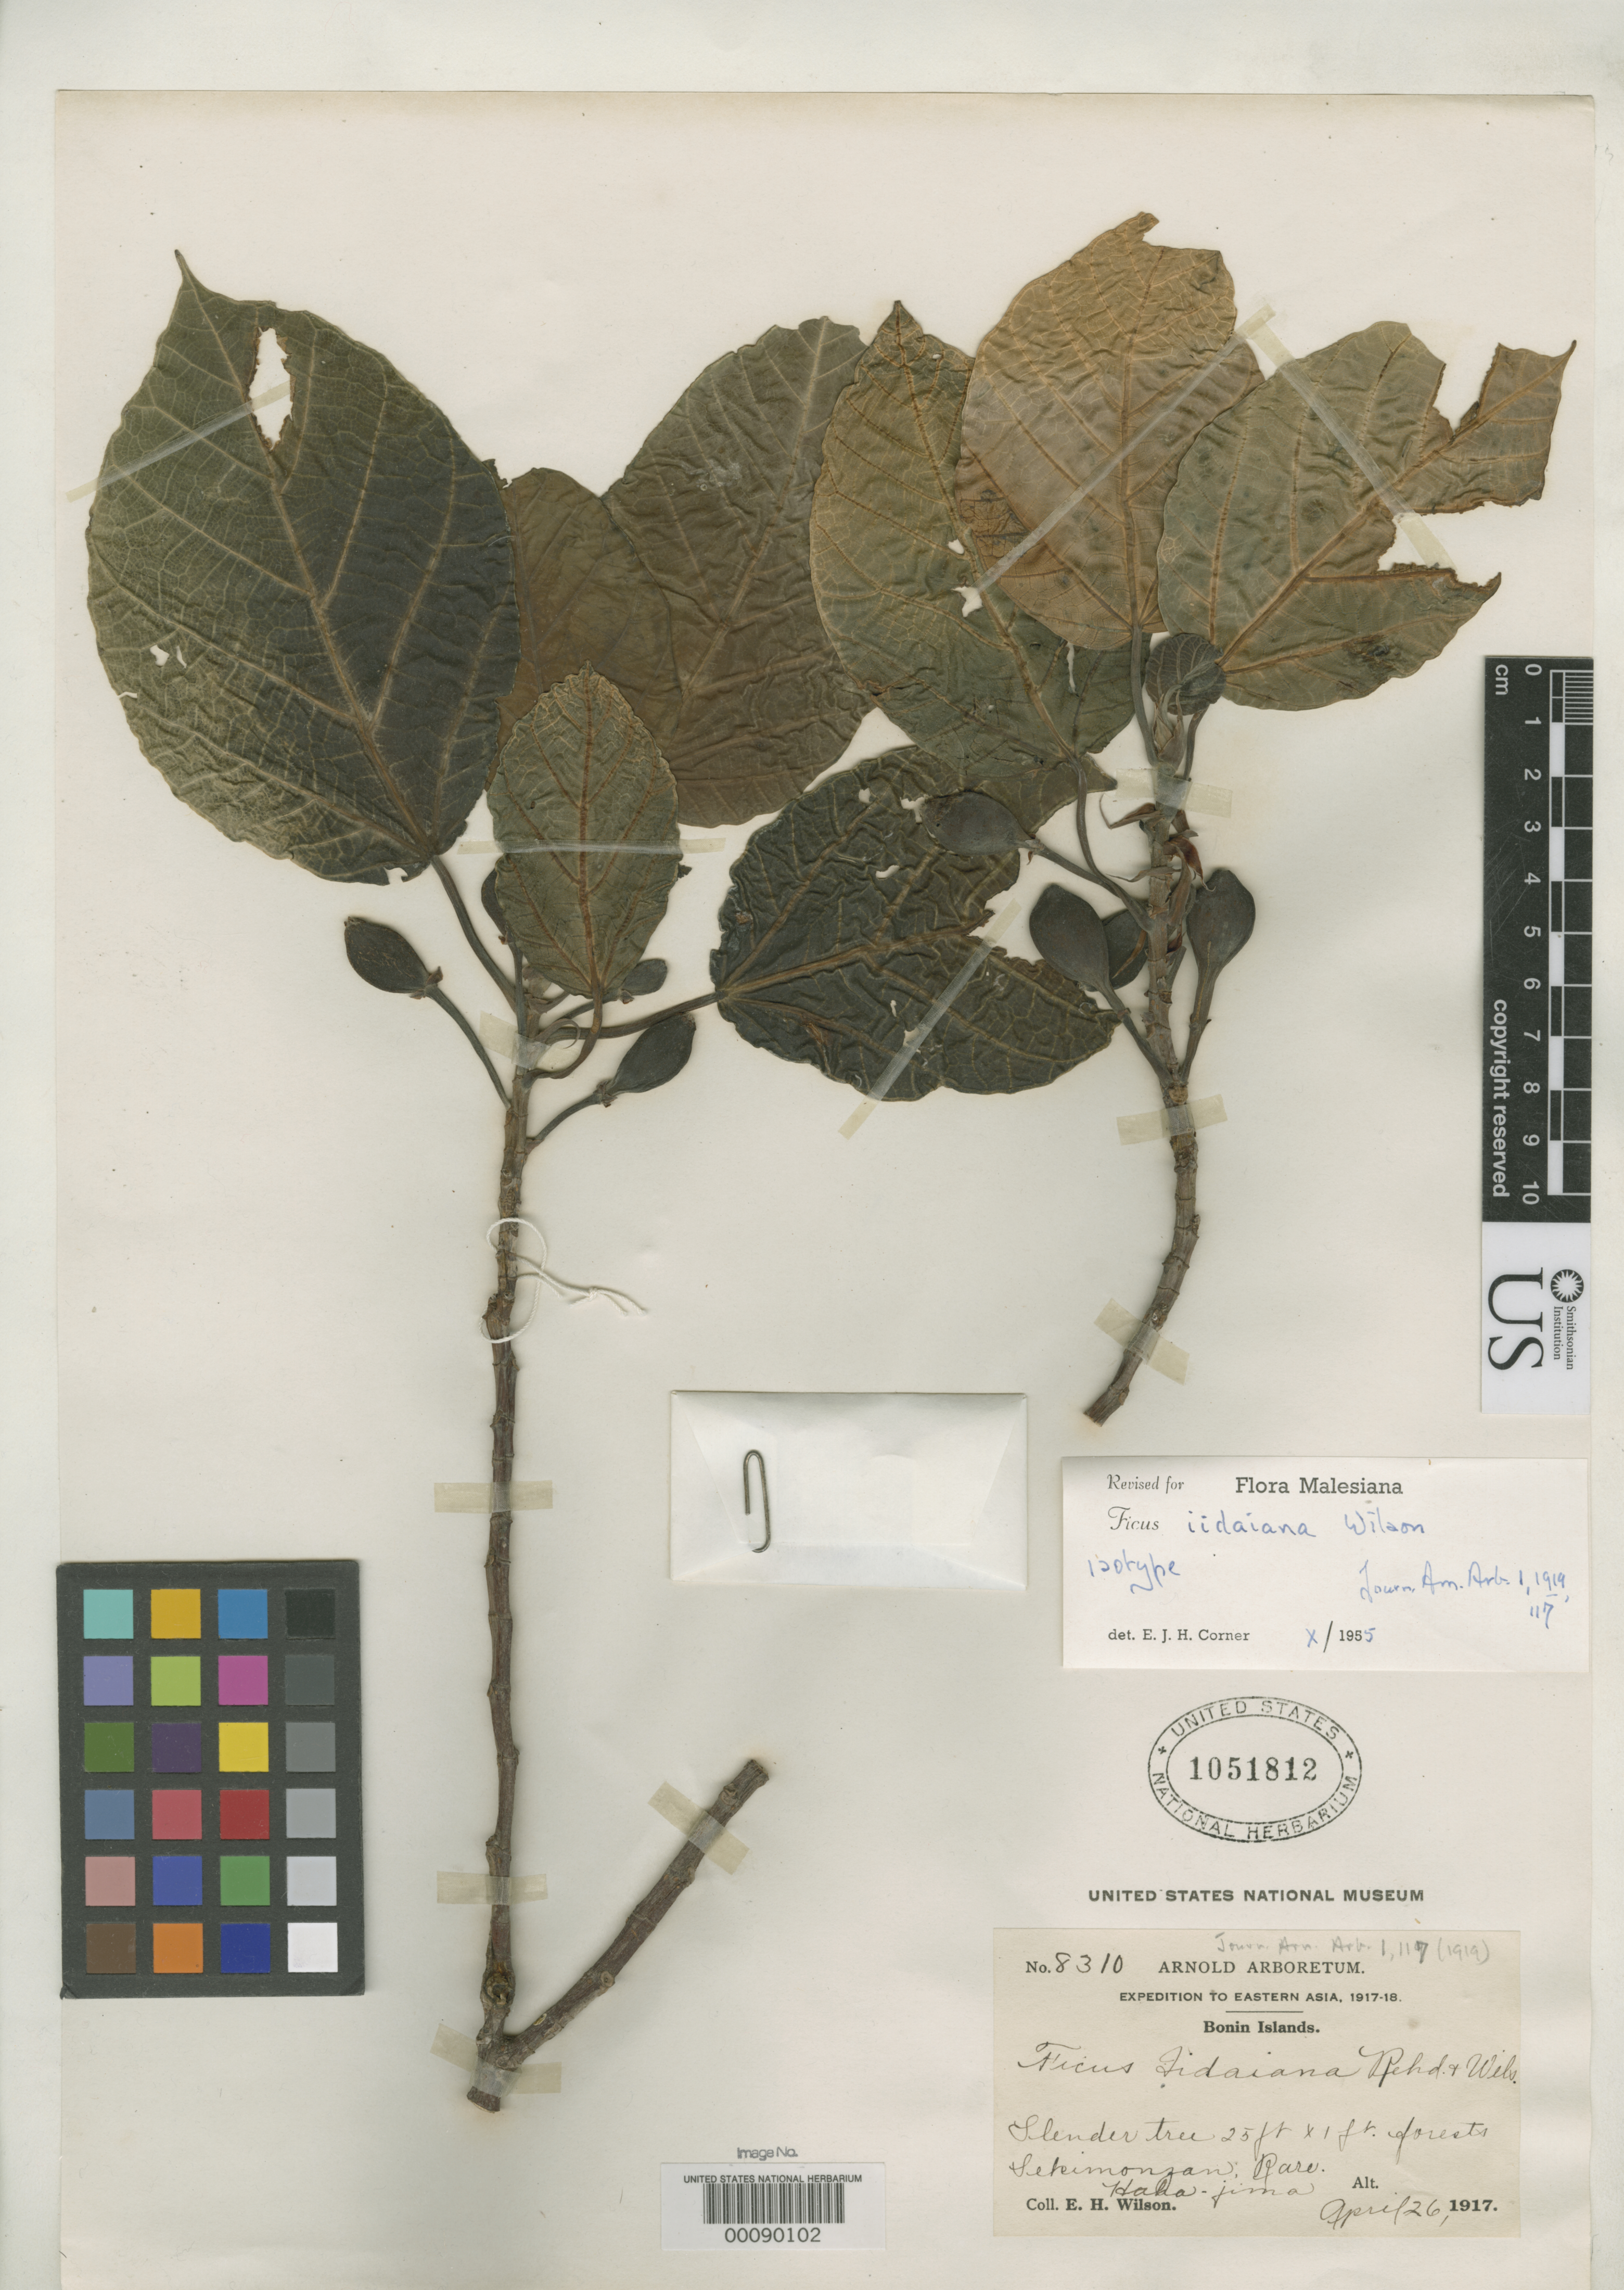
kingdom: Plantae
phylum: Tracheophyta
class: Magnoliopsida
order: Rosales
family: Moraceae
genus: Ficus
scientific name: Ficus iidaiana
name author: Rehder & E.H. Wilson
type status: Isotype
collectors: E. H. Wilson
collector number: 8310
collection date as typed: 26 Apr 1917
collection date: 1917-04-26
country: Japan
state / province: Tokyo, Federal City of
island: Bonin Islands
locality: Bonin Islands. Honshu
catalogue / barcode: US 1051812